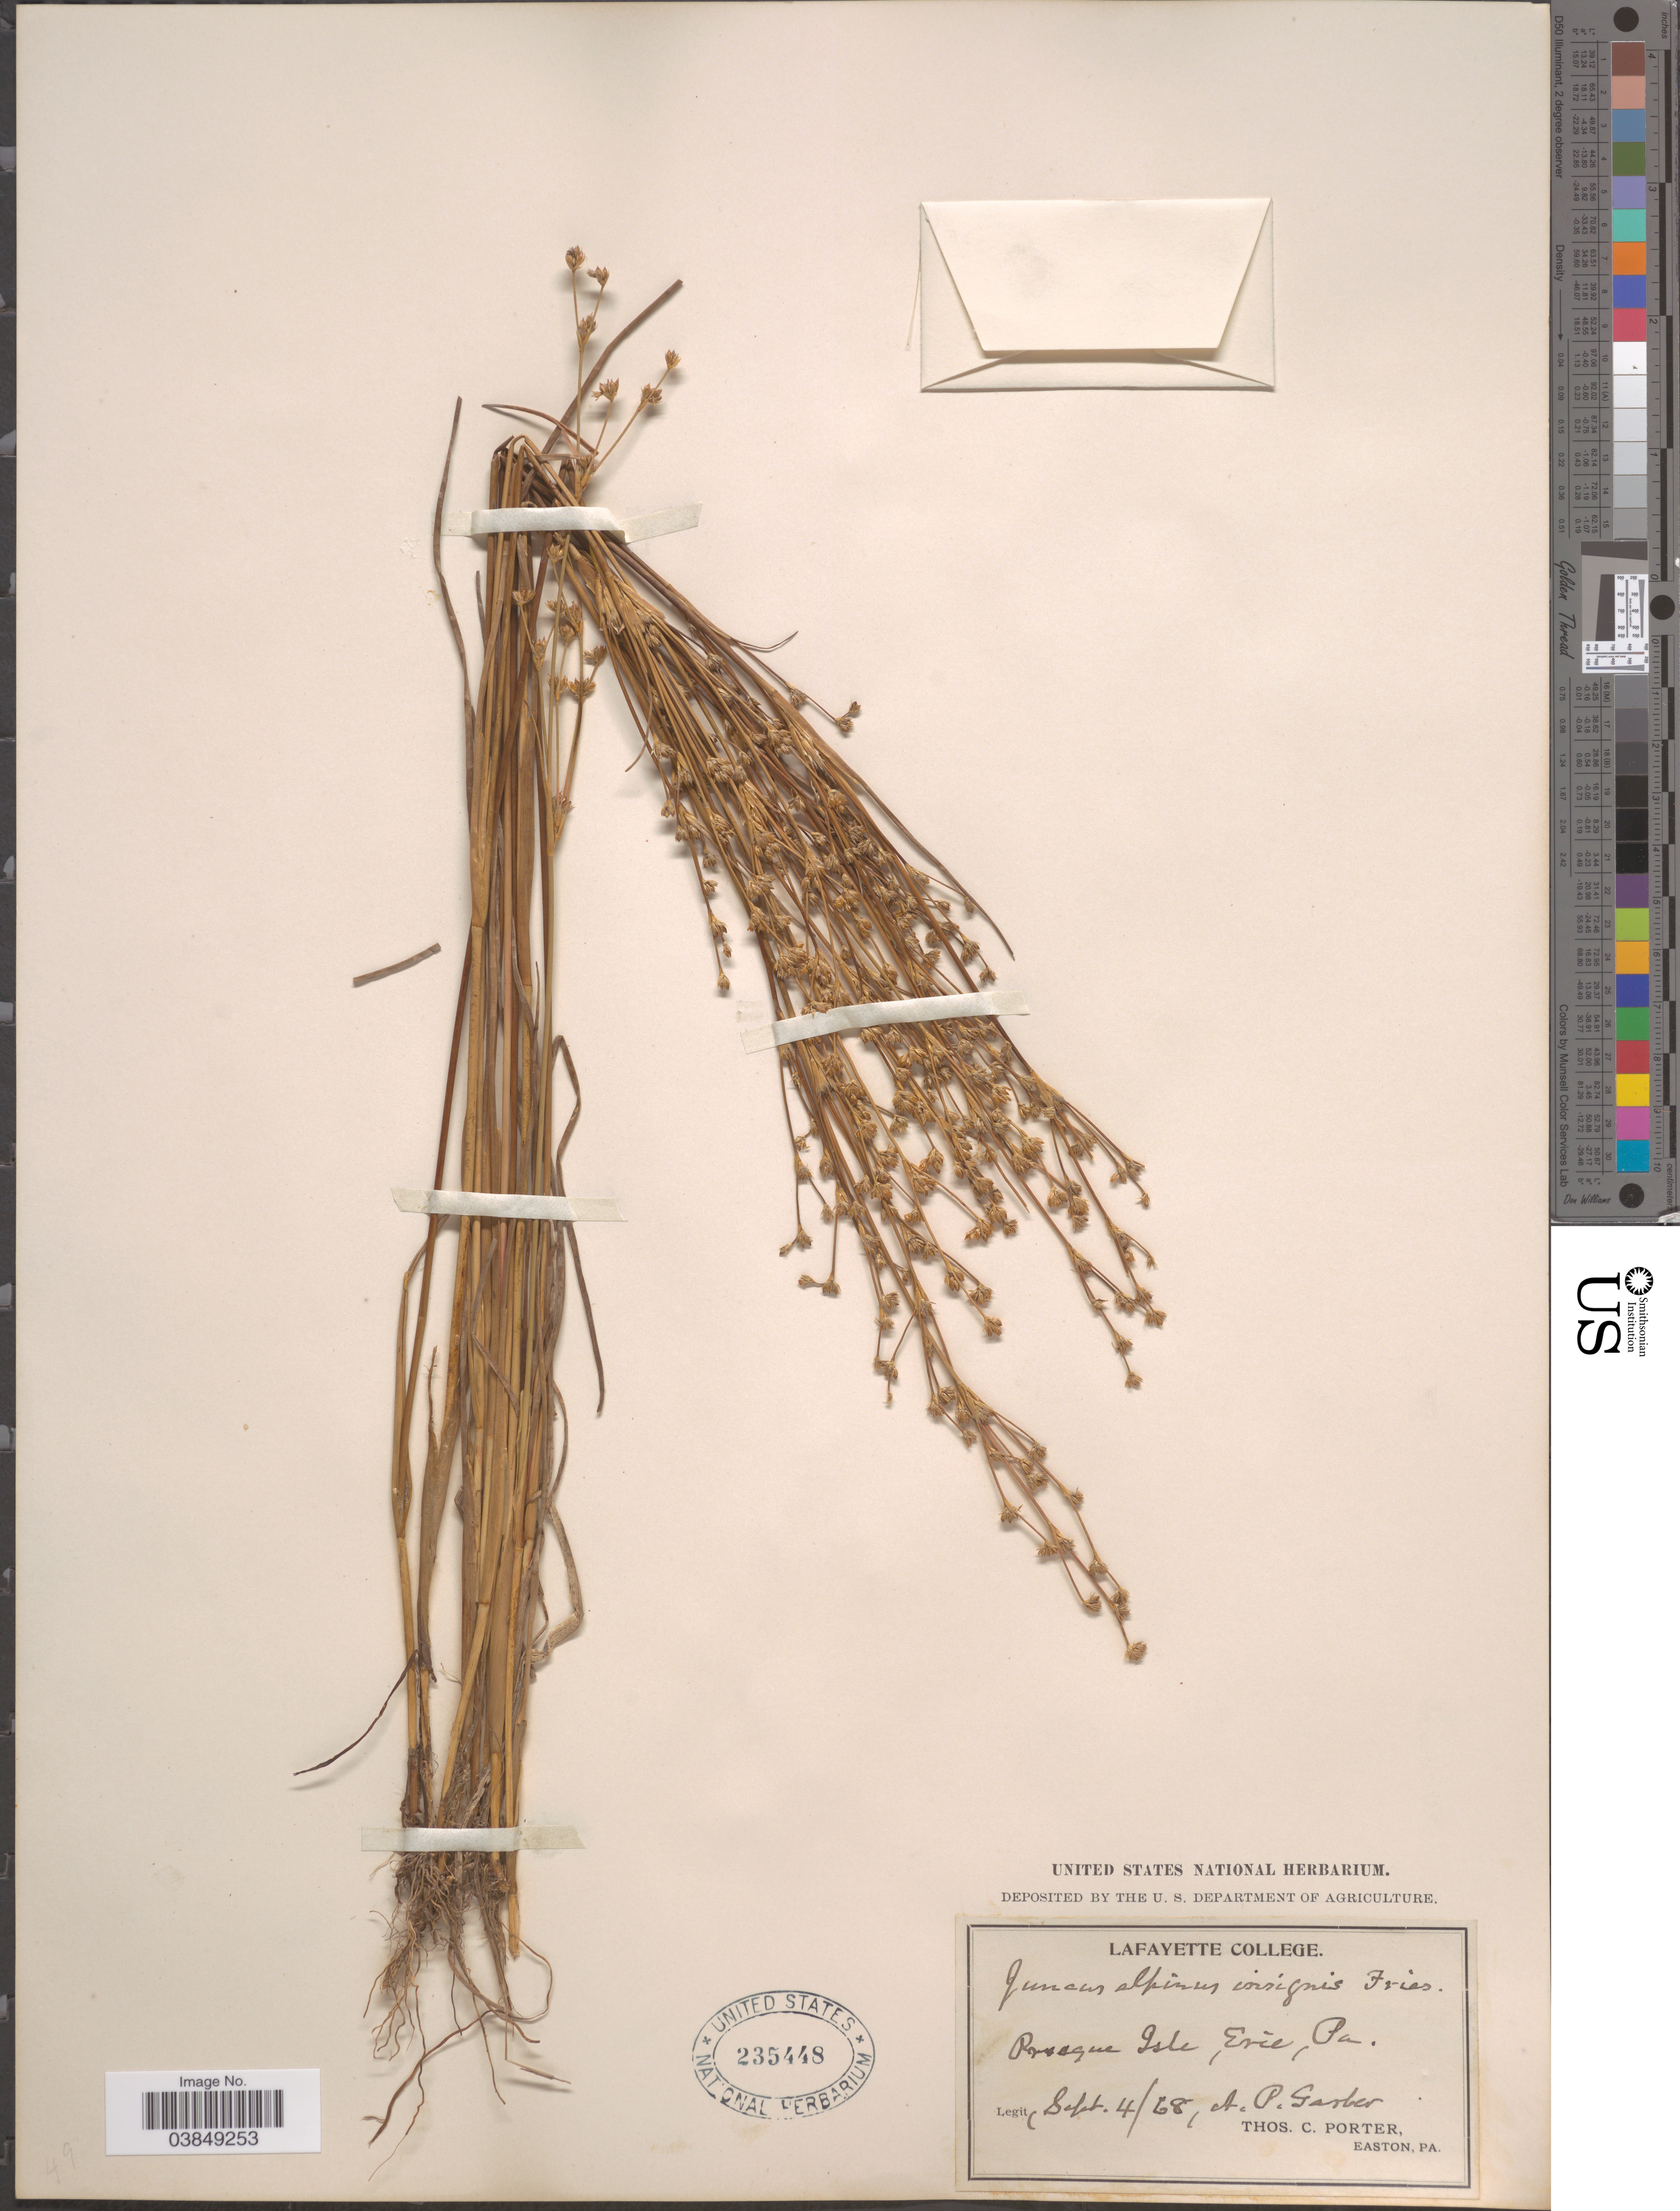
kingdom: Plantae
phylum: Tracheophyta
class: Liliopsida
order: Poales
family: Juncaceae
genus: Juncus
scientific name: Juncus rariflorus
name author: Hartm.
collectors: A. P. Garber & T. Porter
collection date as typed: Transcribed d/m/y: 4/9/68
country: United States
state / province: Pennsylvania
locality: Presque Isle, Erie.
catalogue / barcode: US 235448